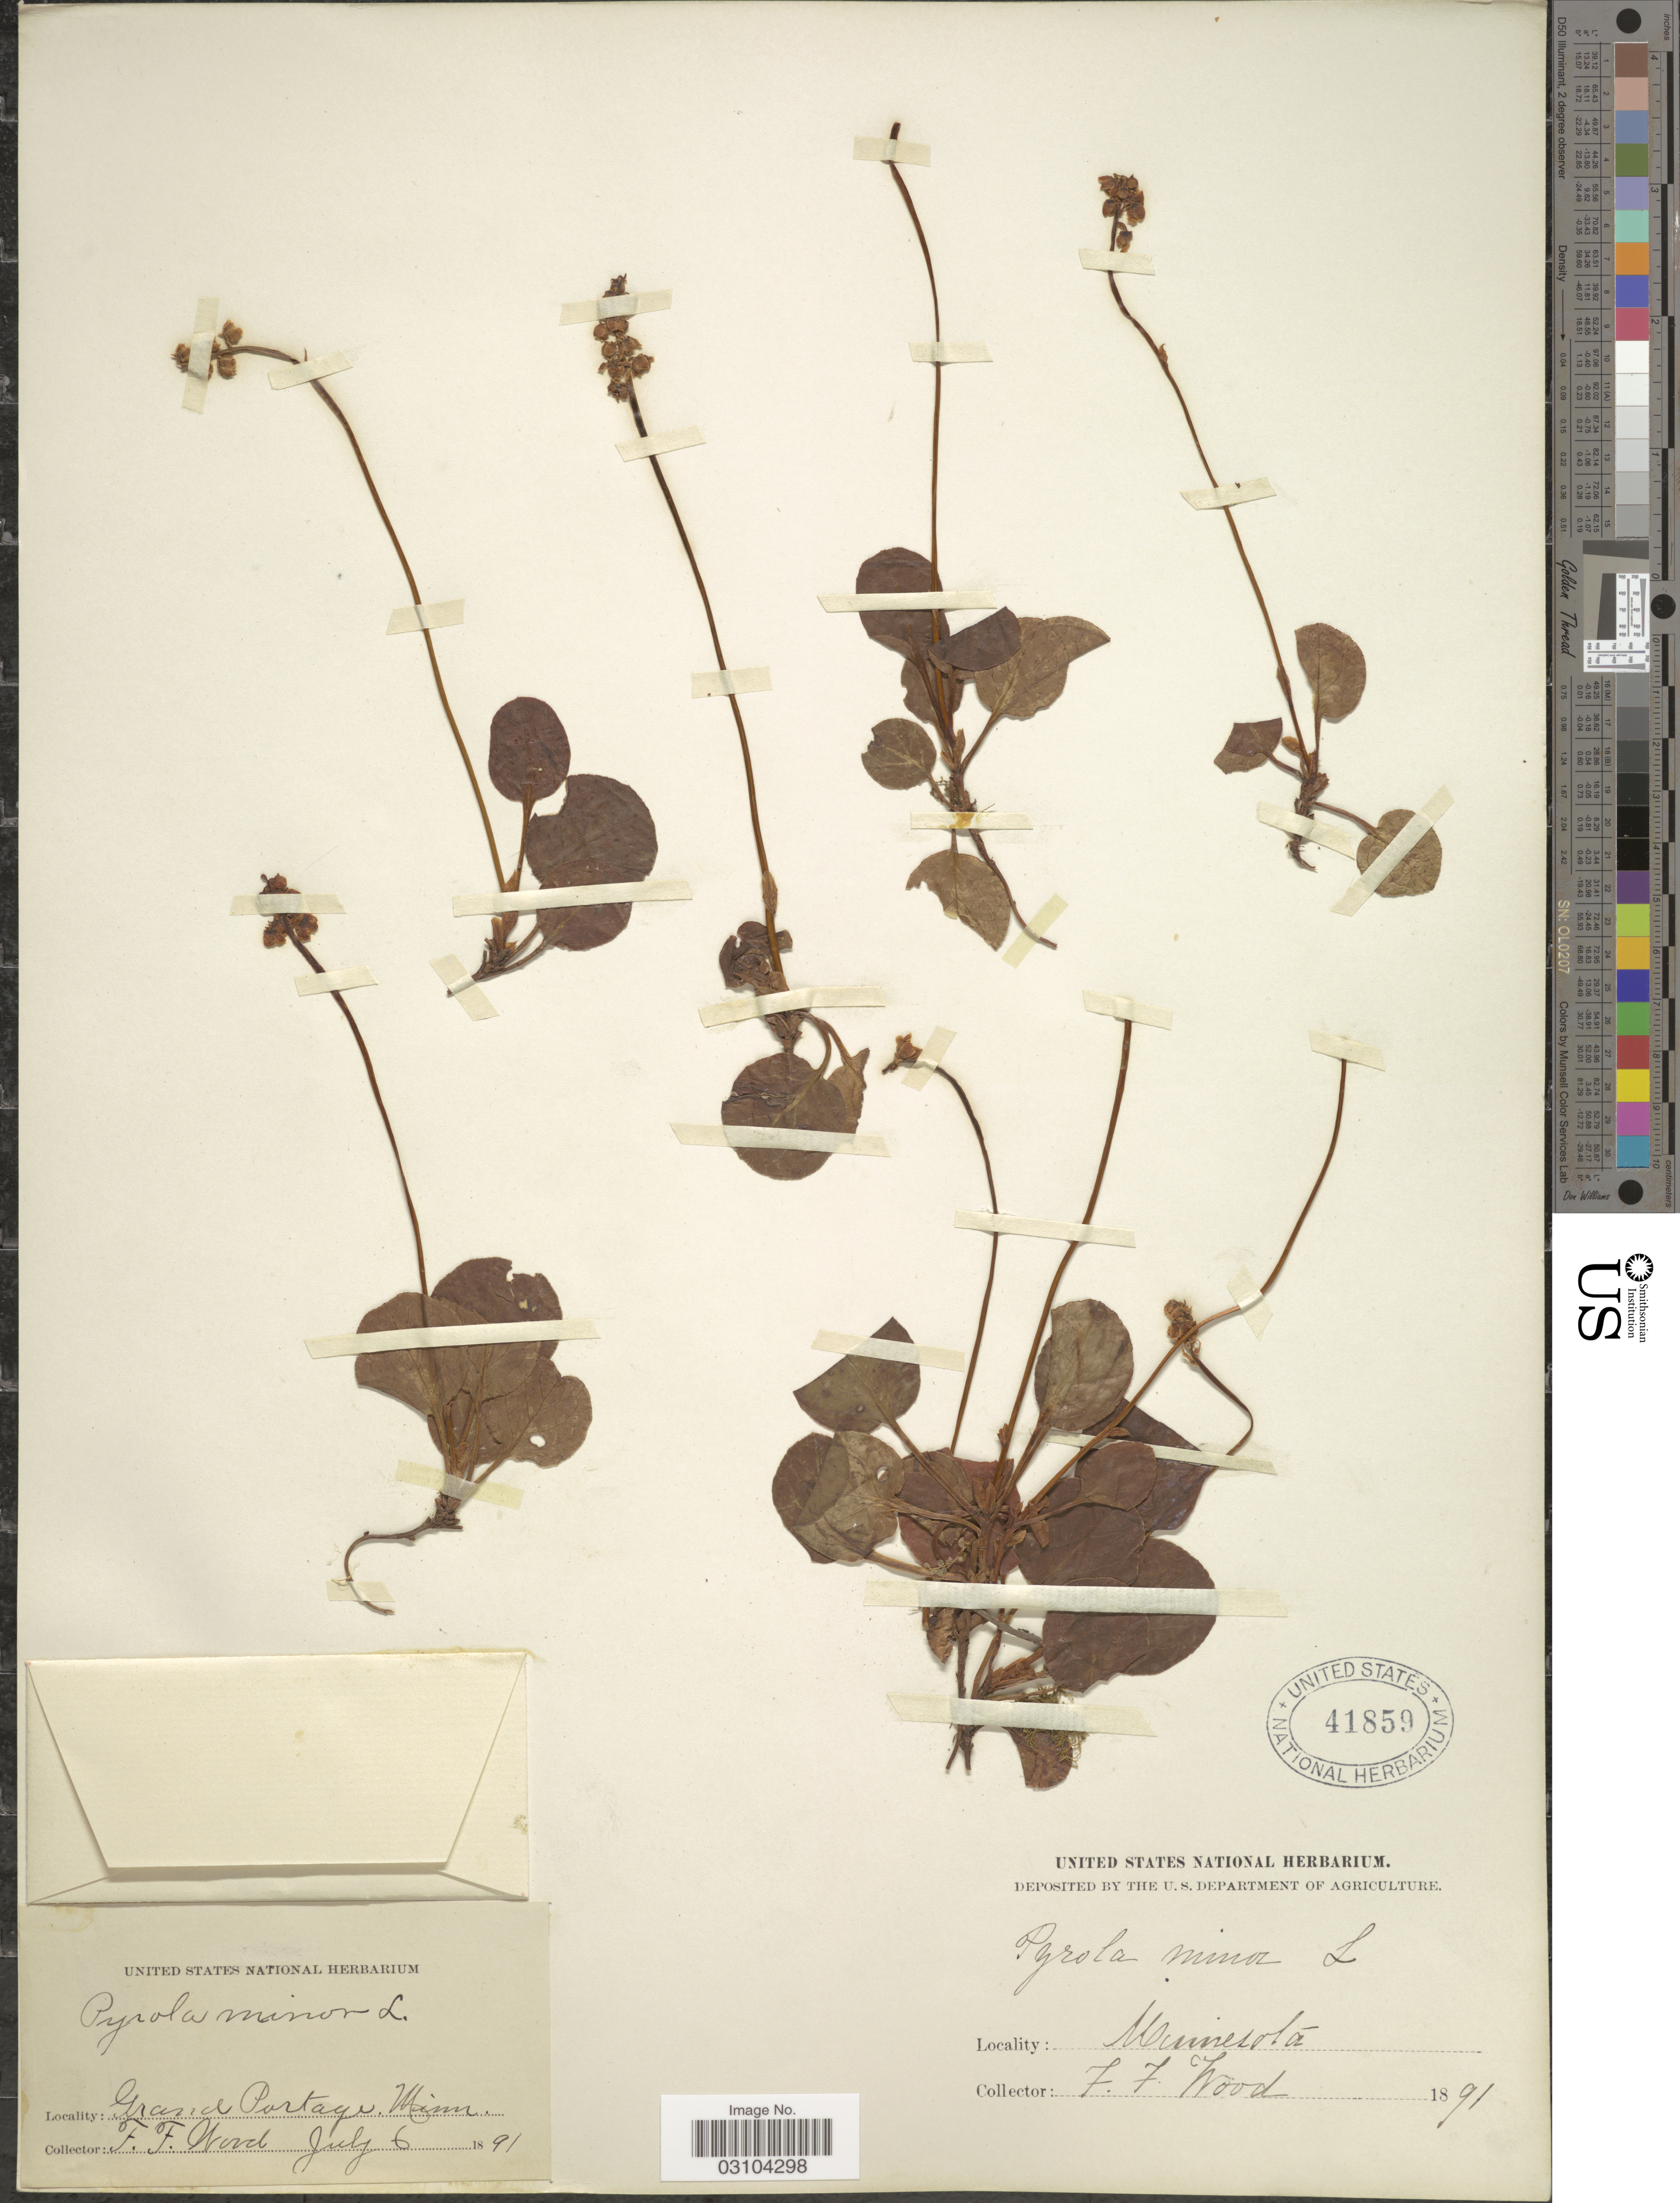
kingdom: Plantae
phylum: Tracheophyta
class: Magnoliopsida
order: Ericales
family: Ericaceae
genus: Pyrola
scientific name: Pyrola minor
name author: L.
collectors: F. Wood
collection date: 1891-07-06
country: United States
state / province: Minnesota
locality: Grand Portage.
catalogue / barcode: US 41859